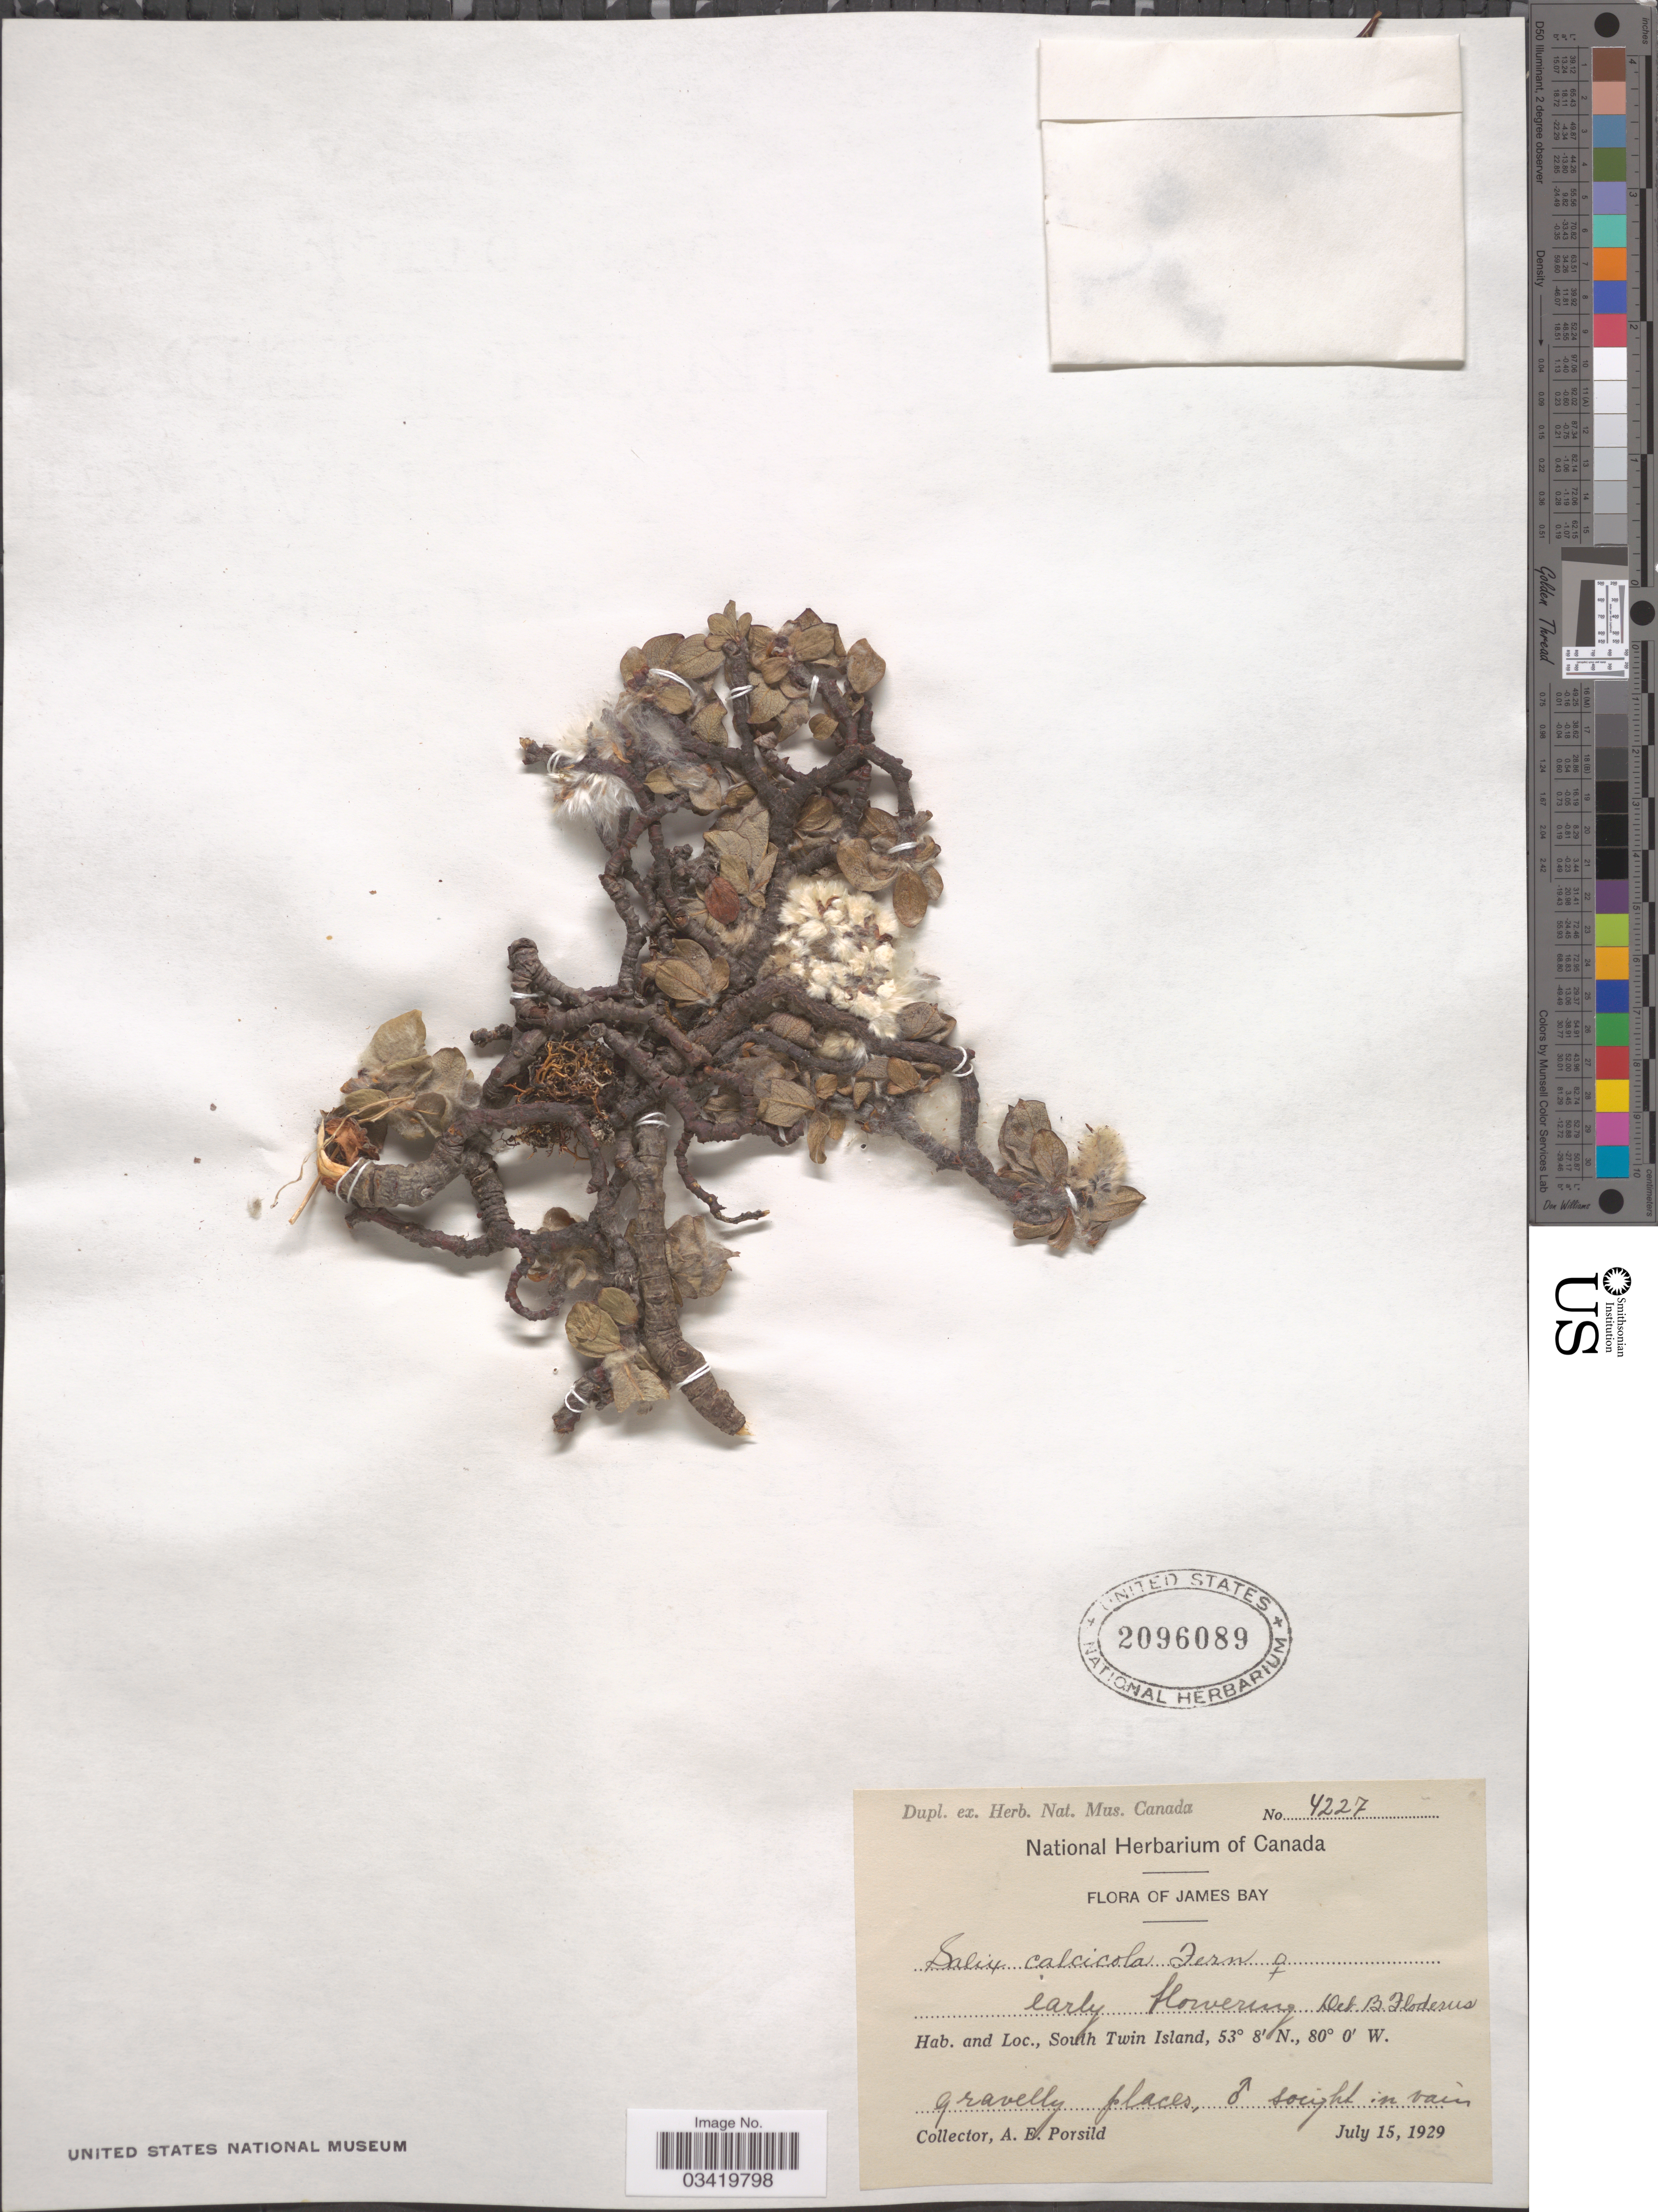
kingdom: Plantae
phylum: Tracheophyta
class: Magnoliopsida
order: Malpighiales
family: Salicaceae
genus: Salix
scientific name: Salix calcicola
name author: Fernald & Wiegand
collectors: A. E. Porsild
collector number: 4227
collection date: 1929-07-15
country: Canada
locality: James Bay. South Twin Island.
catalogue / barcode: US 2096089